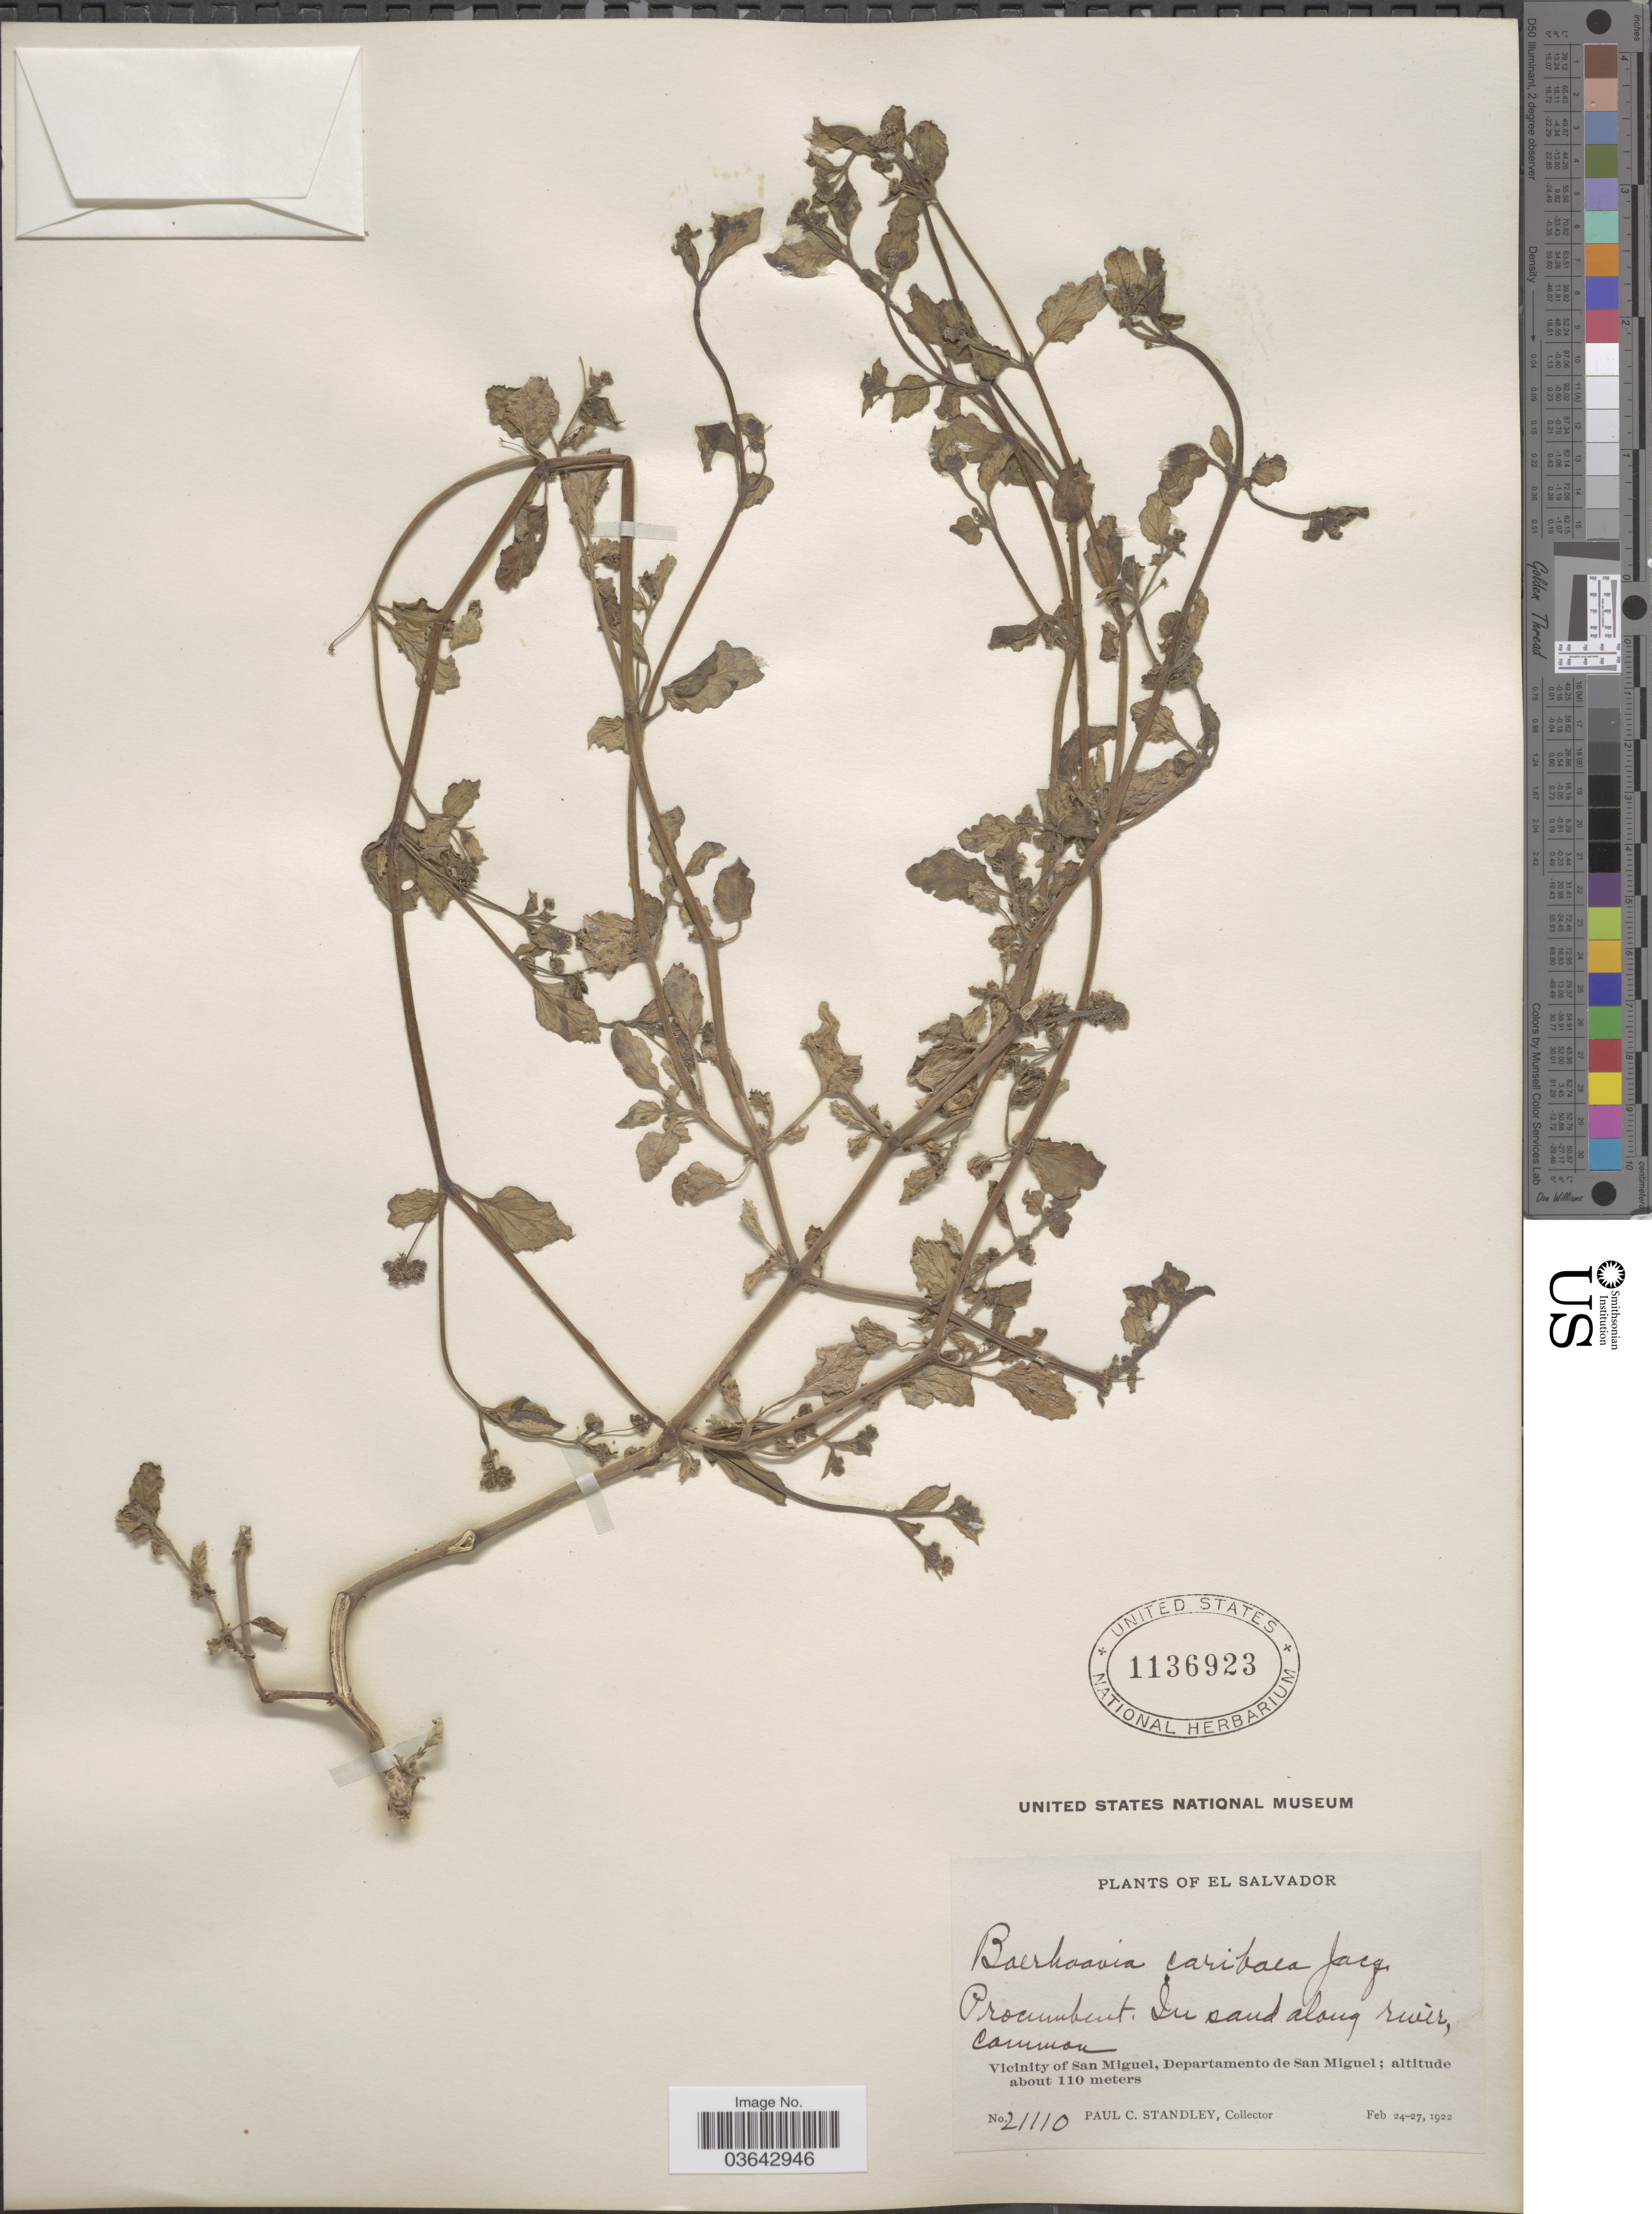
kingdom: Plantae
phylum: Tracheophyta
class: Magnoliopsida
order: Caryophyllales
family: Nyctaginaceae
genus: Boerhavia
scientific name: Boerhavia caribaea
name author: Jacq.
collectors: P. C. Standley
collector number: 21110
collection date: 1922-02-24/1922-02-27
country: El Salvador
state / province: San Miguel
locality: Vicinity of San Miguel, Departamento de San Miguel.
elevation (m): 110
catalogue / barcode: US 1136923